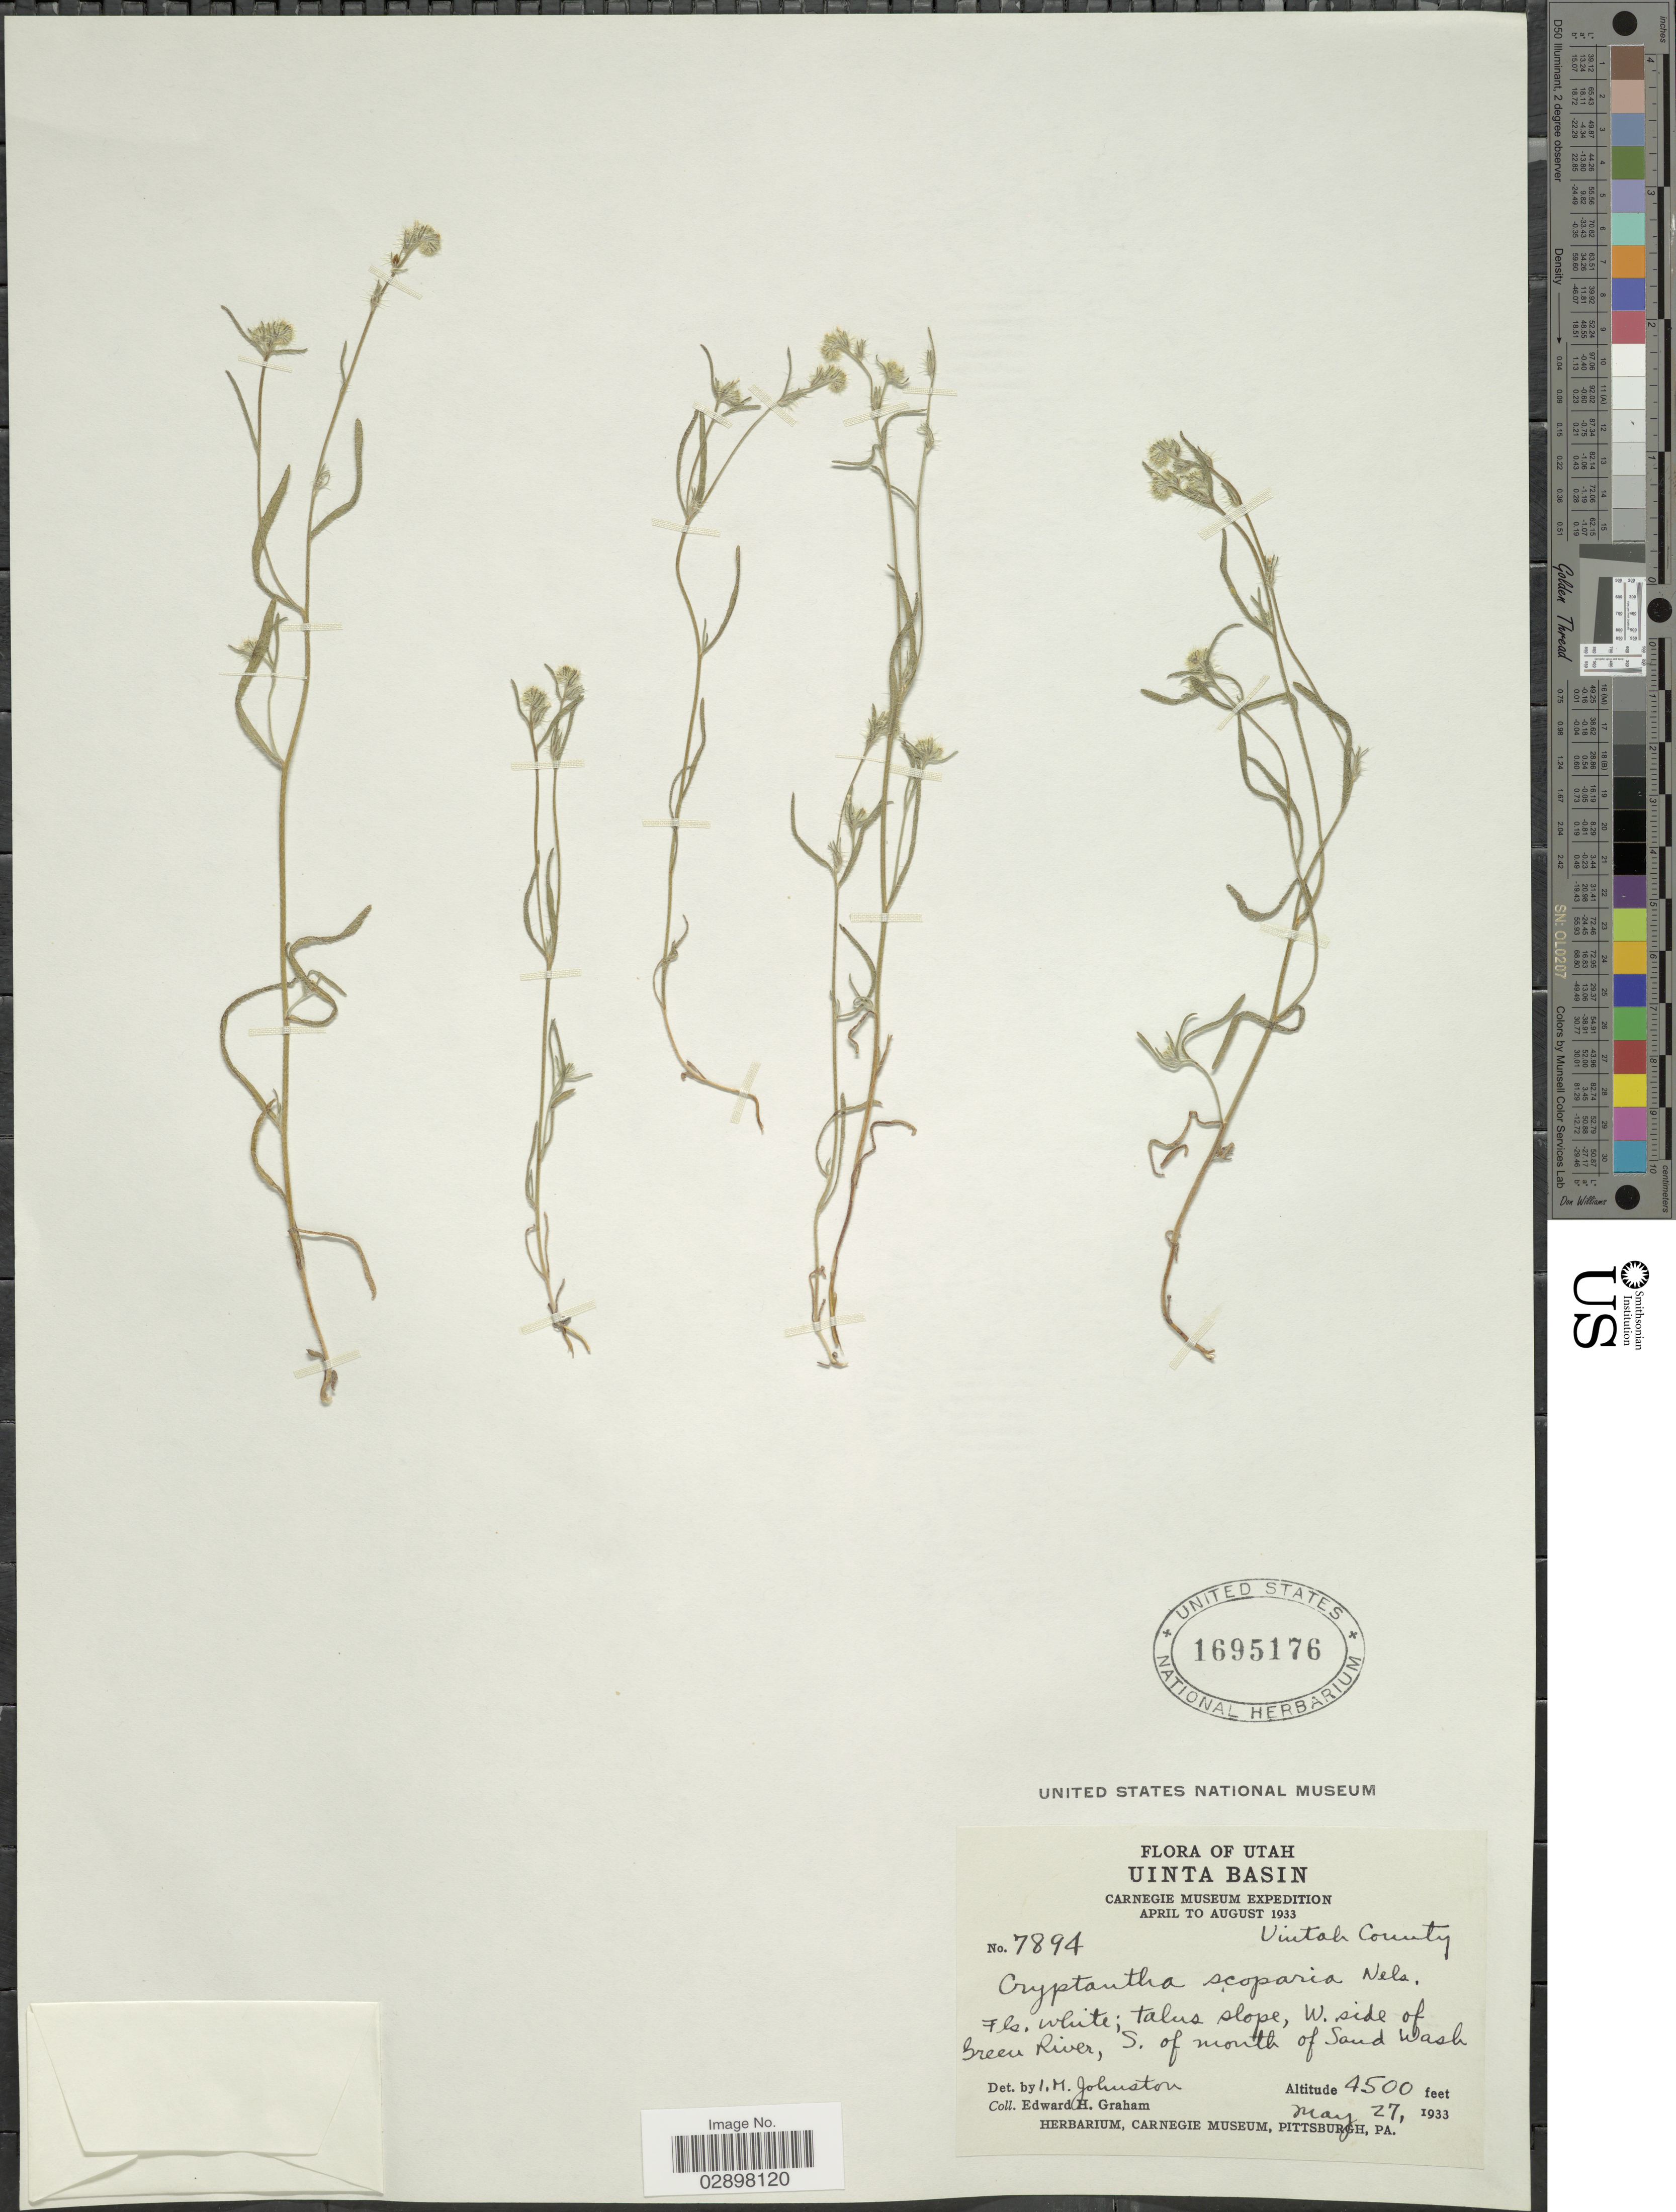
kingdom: Plantae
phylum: Tracheophyta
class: Magnoliopsida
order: Boraginales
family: Boraginaceae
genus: Cryptantha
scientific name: Cryptantha scoparia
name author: A. Nelson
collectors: E. H. Graham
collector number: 7894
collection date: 1933-05-27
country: United States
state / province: Utah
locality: Uinta Basin, Uintah County, Talus slope, W. side of Green River, S. of mouth of Sand Wash.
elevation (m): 1372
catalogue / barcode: US 1695176